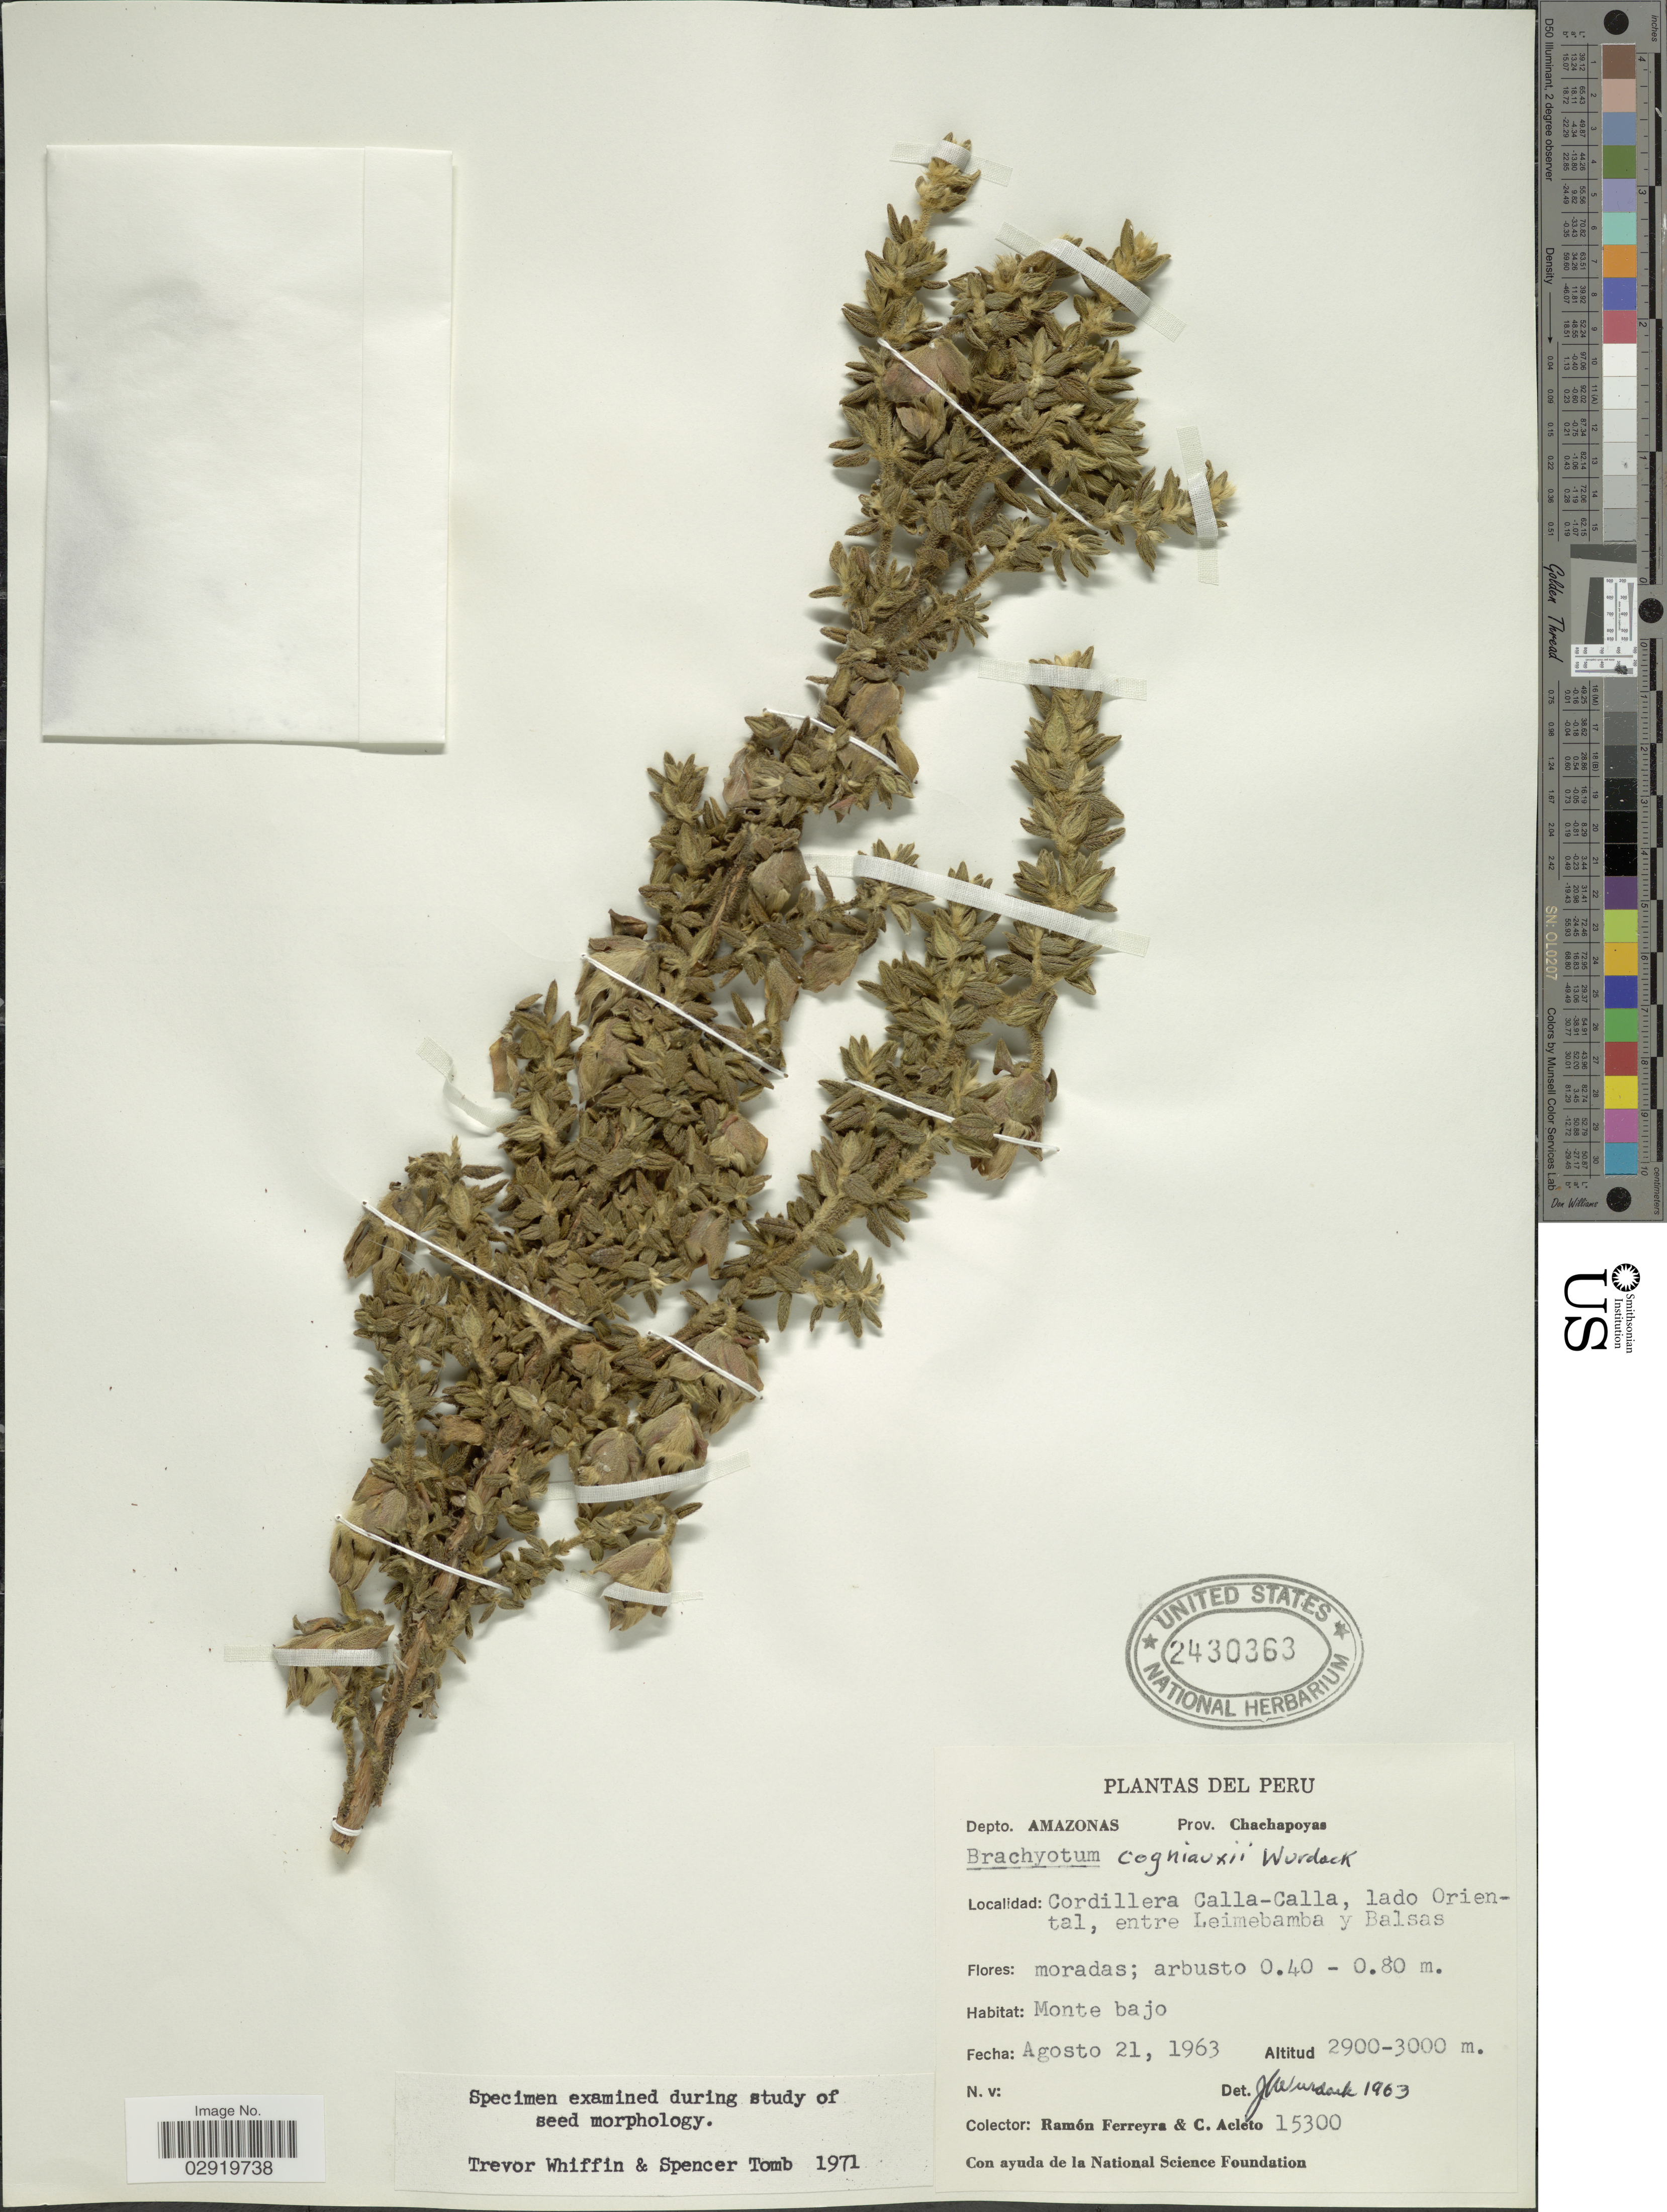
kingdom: Plantae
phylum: Tracheophyta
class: Magnoliopsida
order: Myrtales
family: Melastomataceae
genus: Brachyotum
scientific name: Brachyotum cogniauxii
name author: Wurdack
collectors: R. A. Ferreyra & C. Acleto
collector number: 15300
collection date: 1963-08-21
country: Peru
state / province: Amazonas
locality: Depto. Amazonas. Prov. Chachapoyas. Cordillera Calla-Calla, lado Oriental, entre Leimebamba y Balsas.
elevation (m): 2900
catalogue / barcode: US 2430363